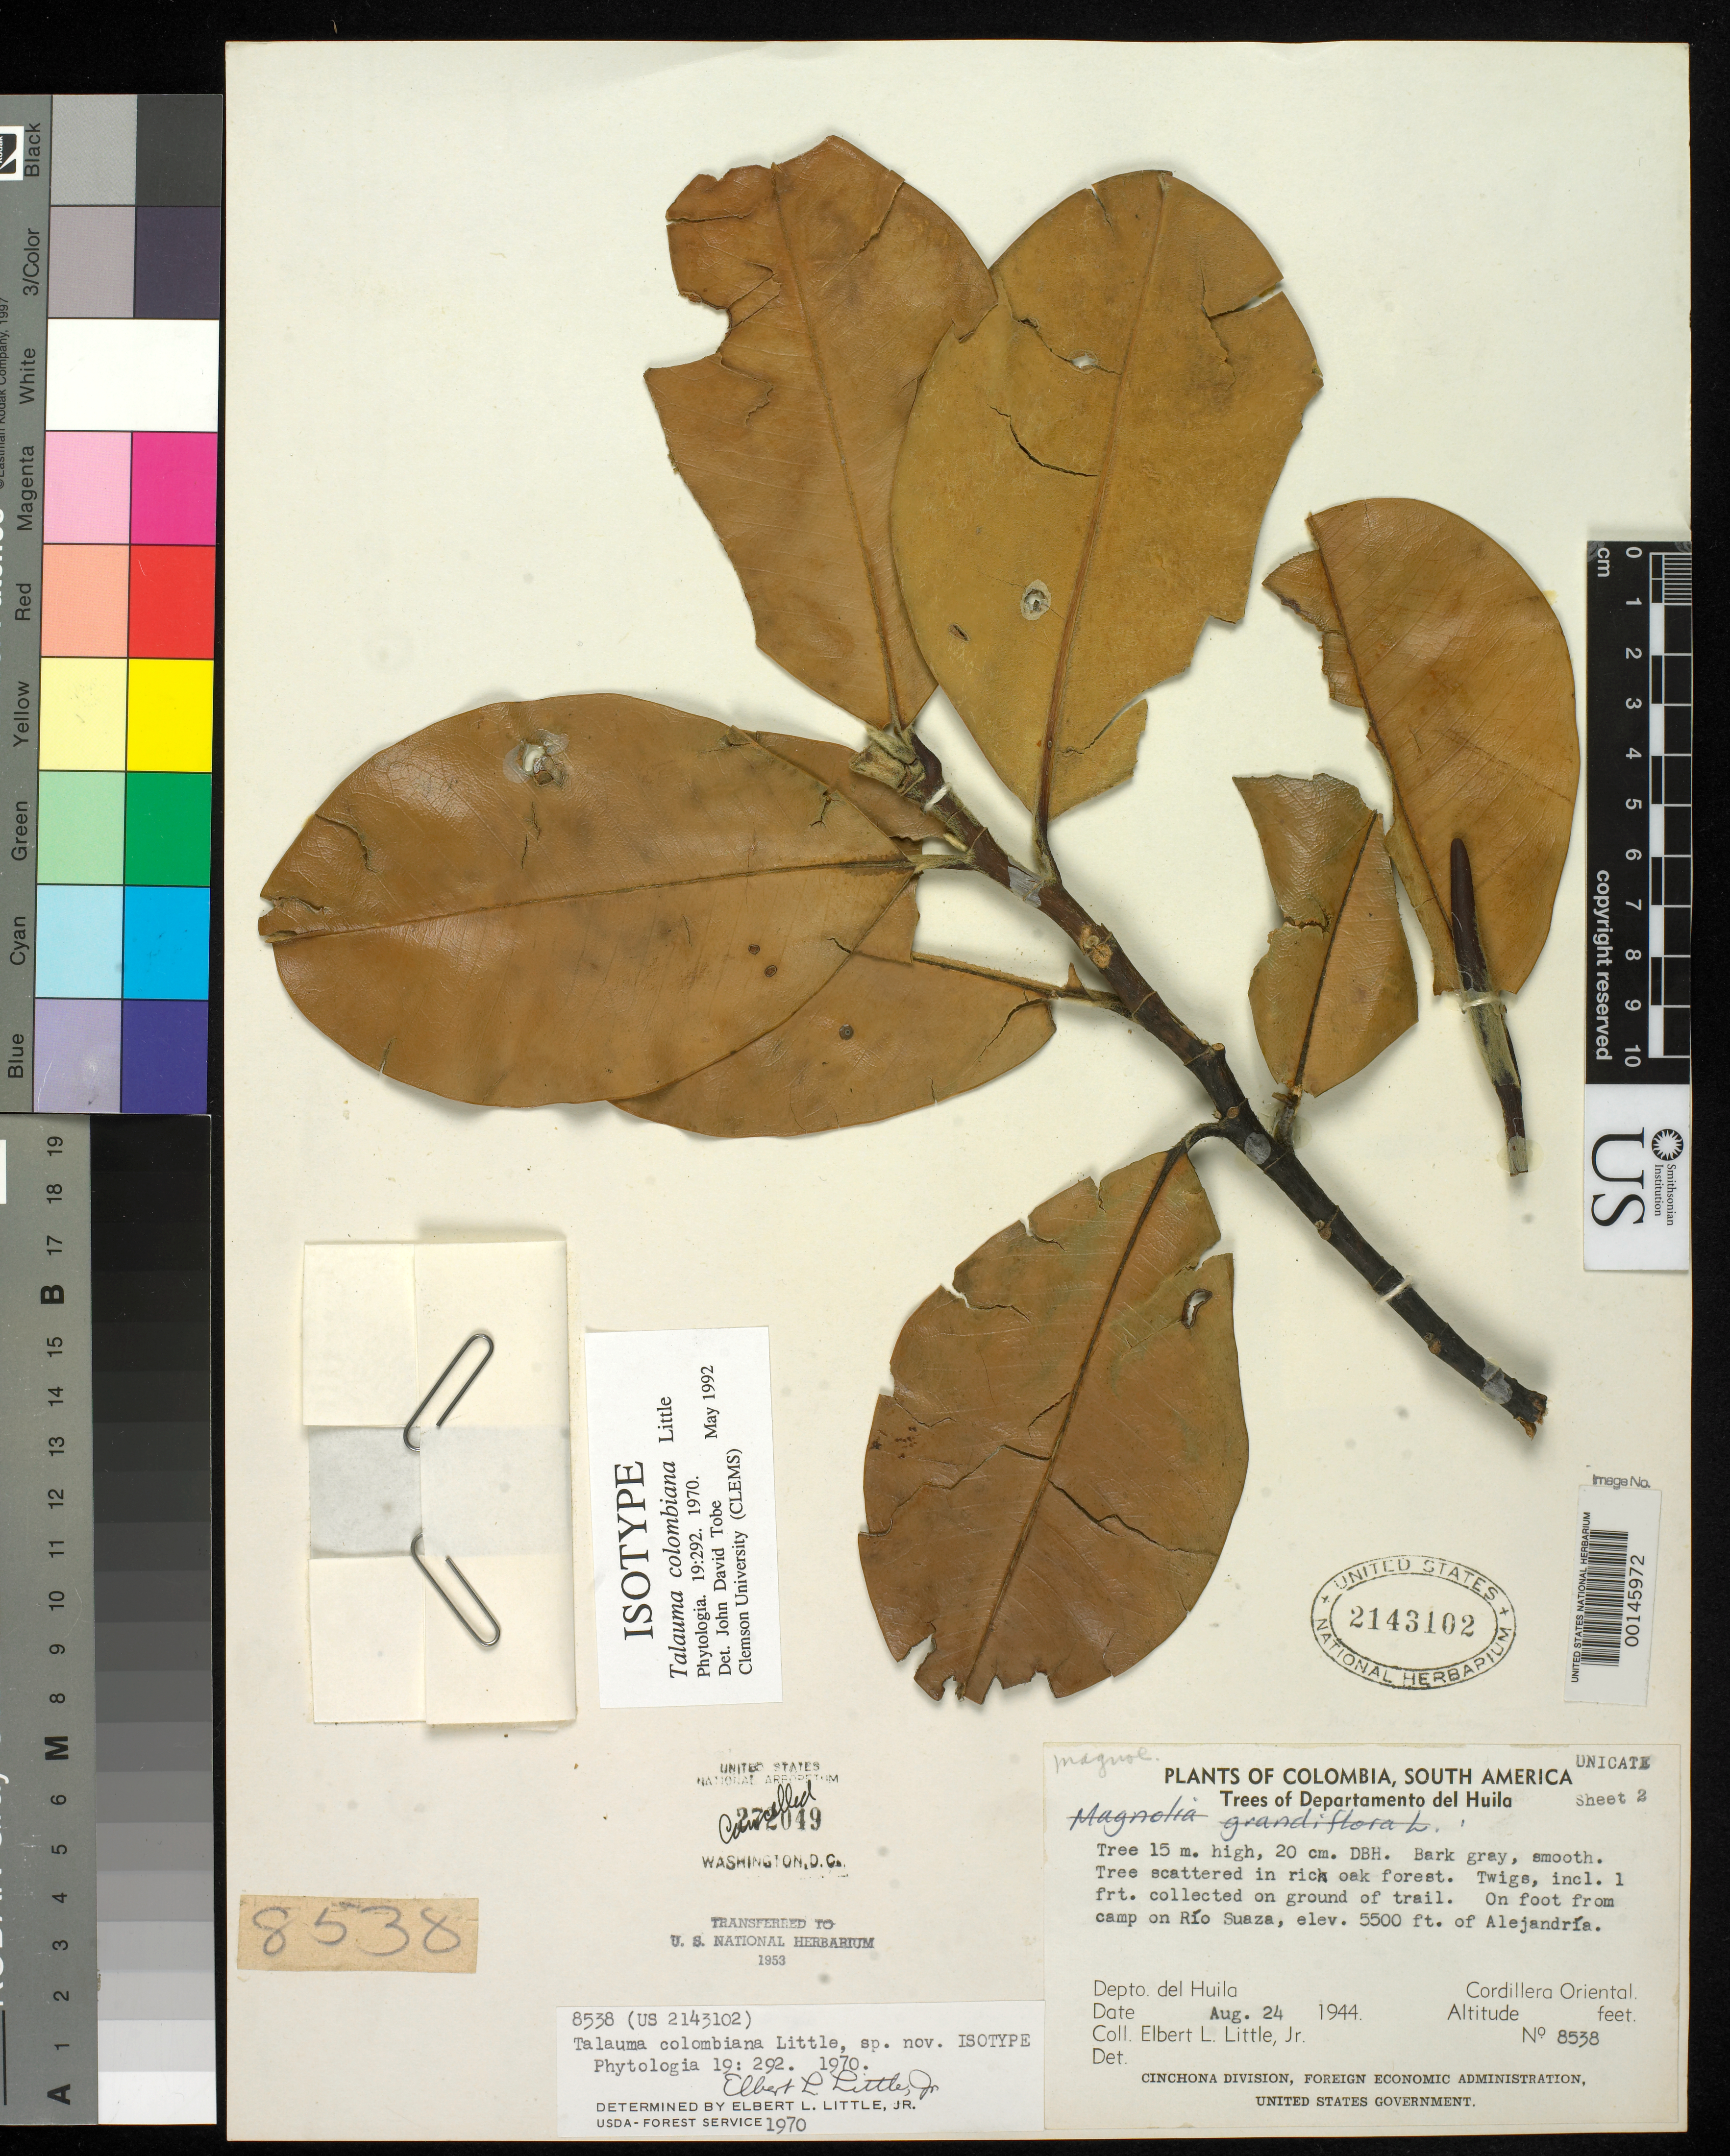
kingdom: Plantae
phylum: Tracheophyta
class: Magnoliopsida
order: Magnoliales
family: Magnoliaceae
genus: Talauma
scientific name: Talauma colombiana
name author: Little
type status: Holotype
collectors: E. L. Little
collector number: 8538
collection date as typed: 24 Aug 1944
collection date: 1944-08-24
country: Colombia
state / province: Huila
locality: Cordillera Oriental, Alejandria, on Rio Suaza.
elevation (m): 1676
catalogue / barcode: US 2143102